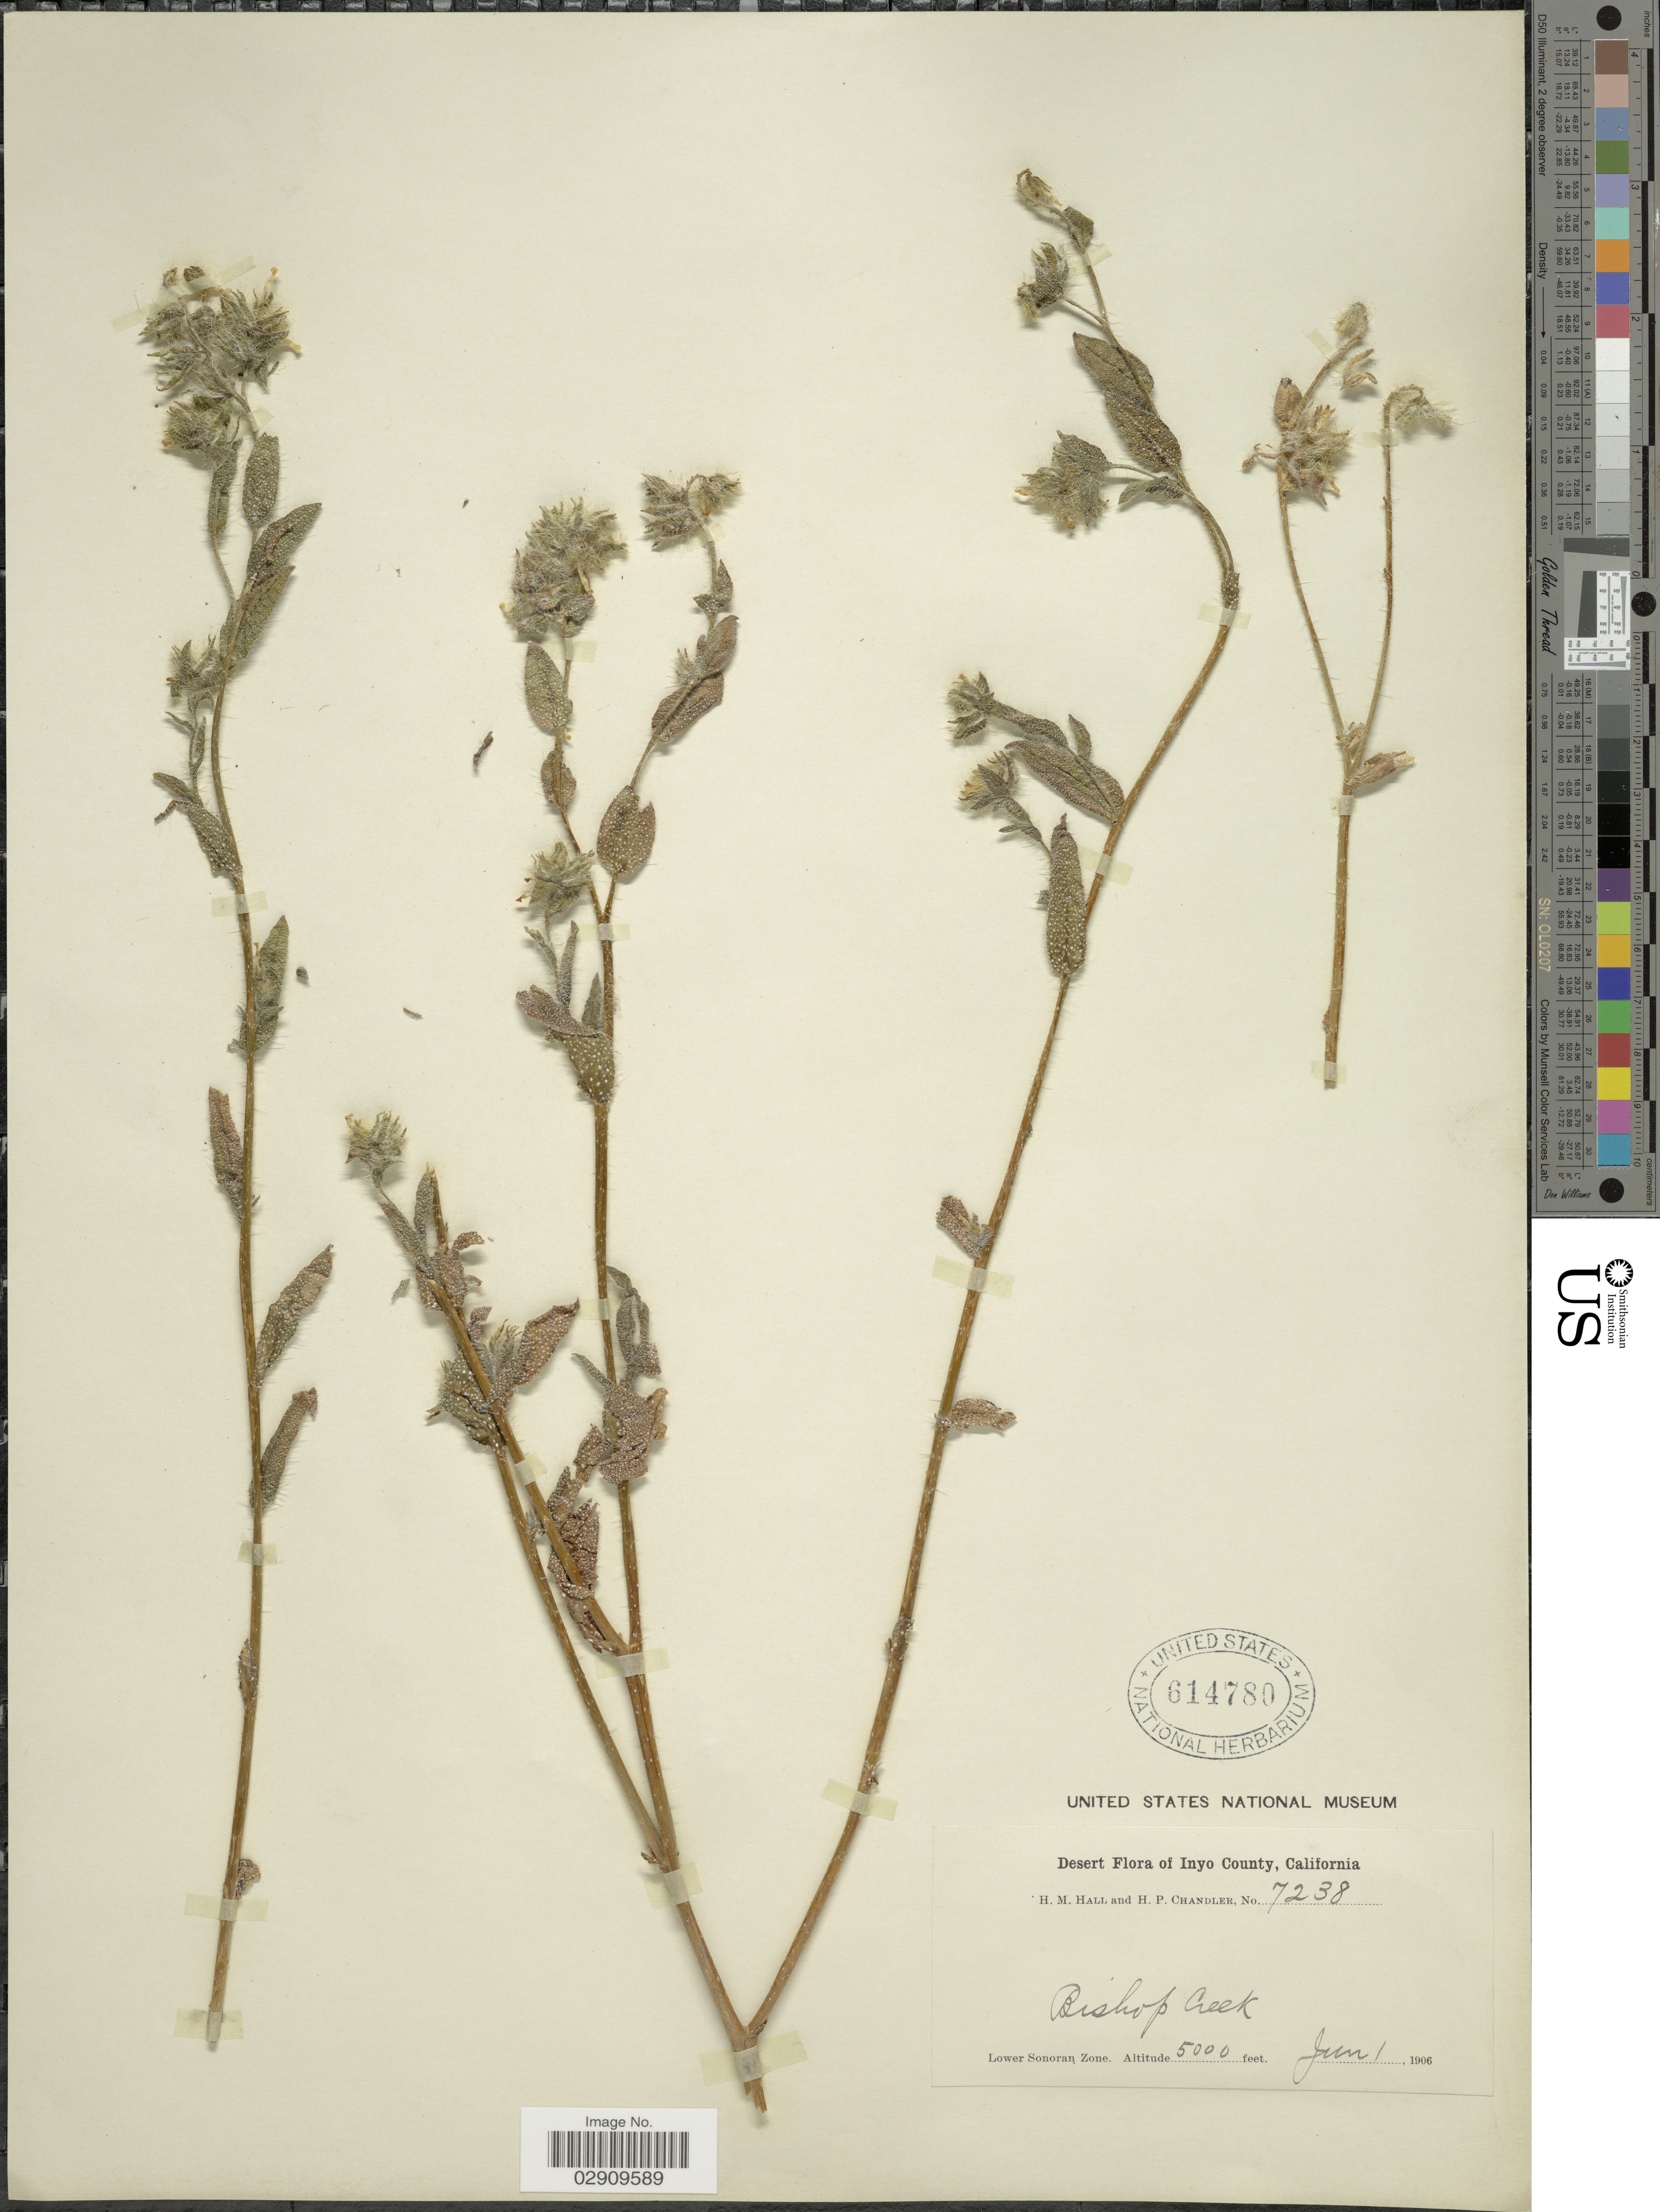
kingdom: Plantae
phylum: Tracheophyta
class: Magnoliopsida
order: Boraginales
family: Boraginaceae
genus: Amsinckia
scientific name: Amsinckia sp.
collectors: H. M. Hall & H. Chandler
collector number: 7238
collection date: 1906-06-01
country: United States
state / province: California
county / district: Inyo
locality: Inyo County. Bishop Creek. Lower Sonoran Zone.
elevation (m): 1524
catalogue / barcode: US 614780